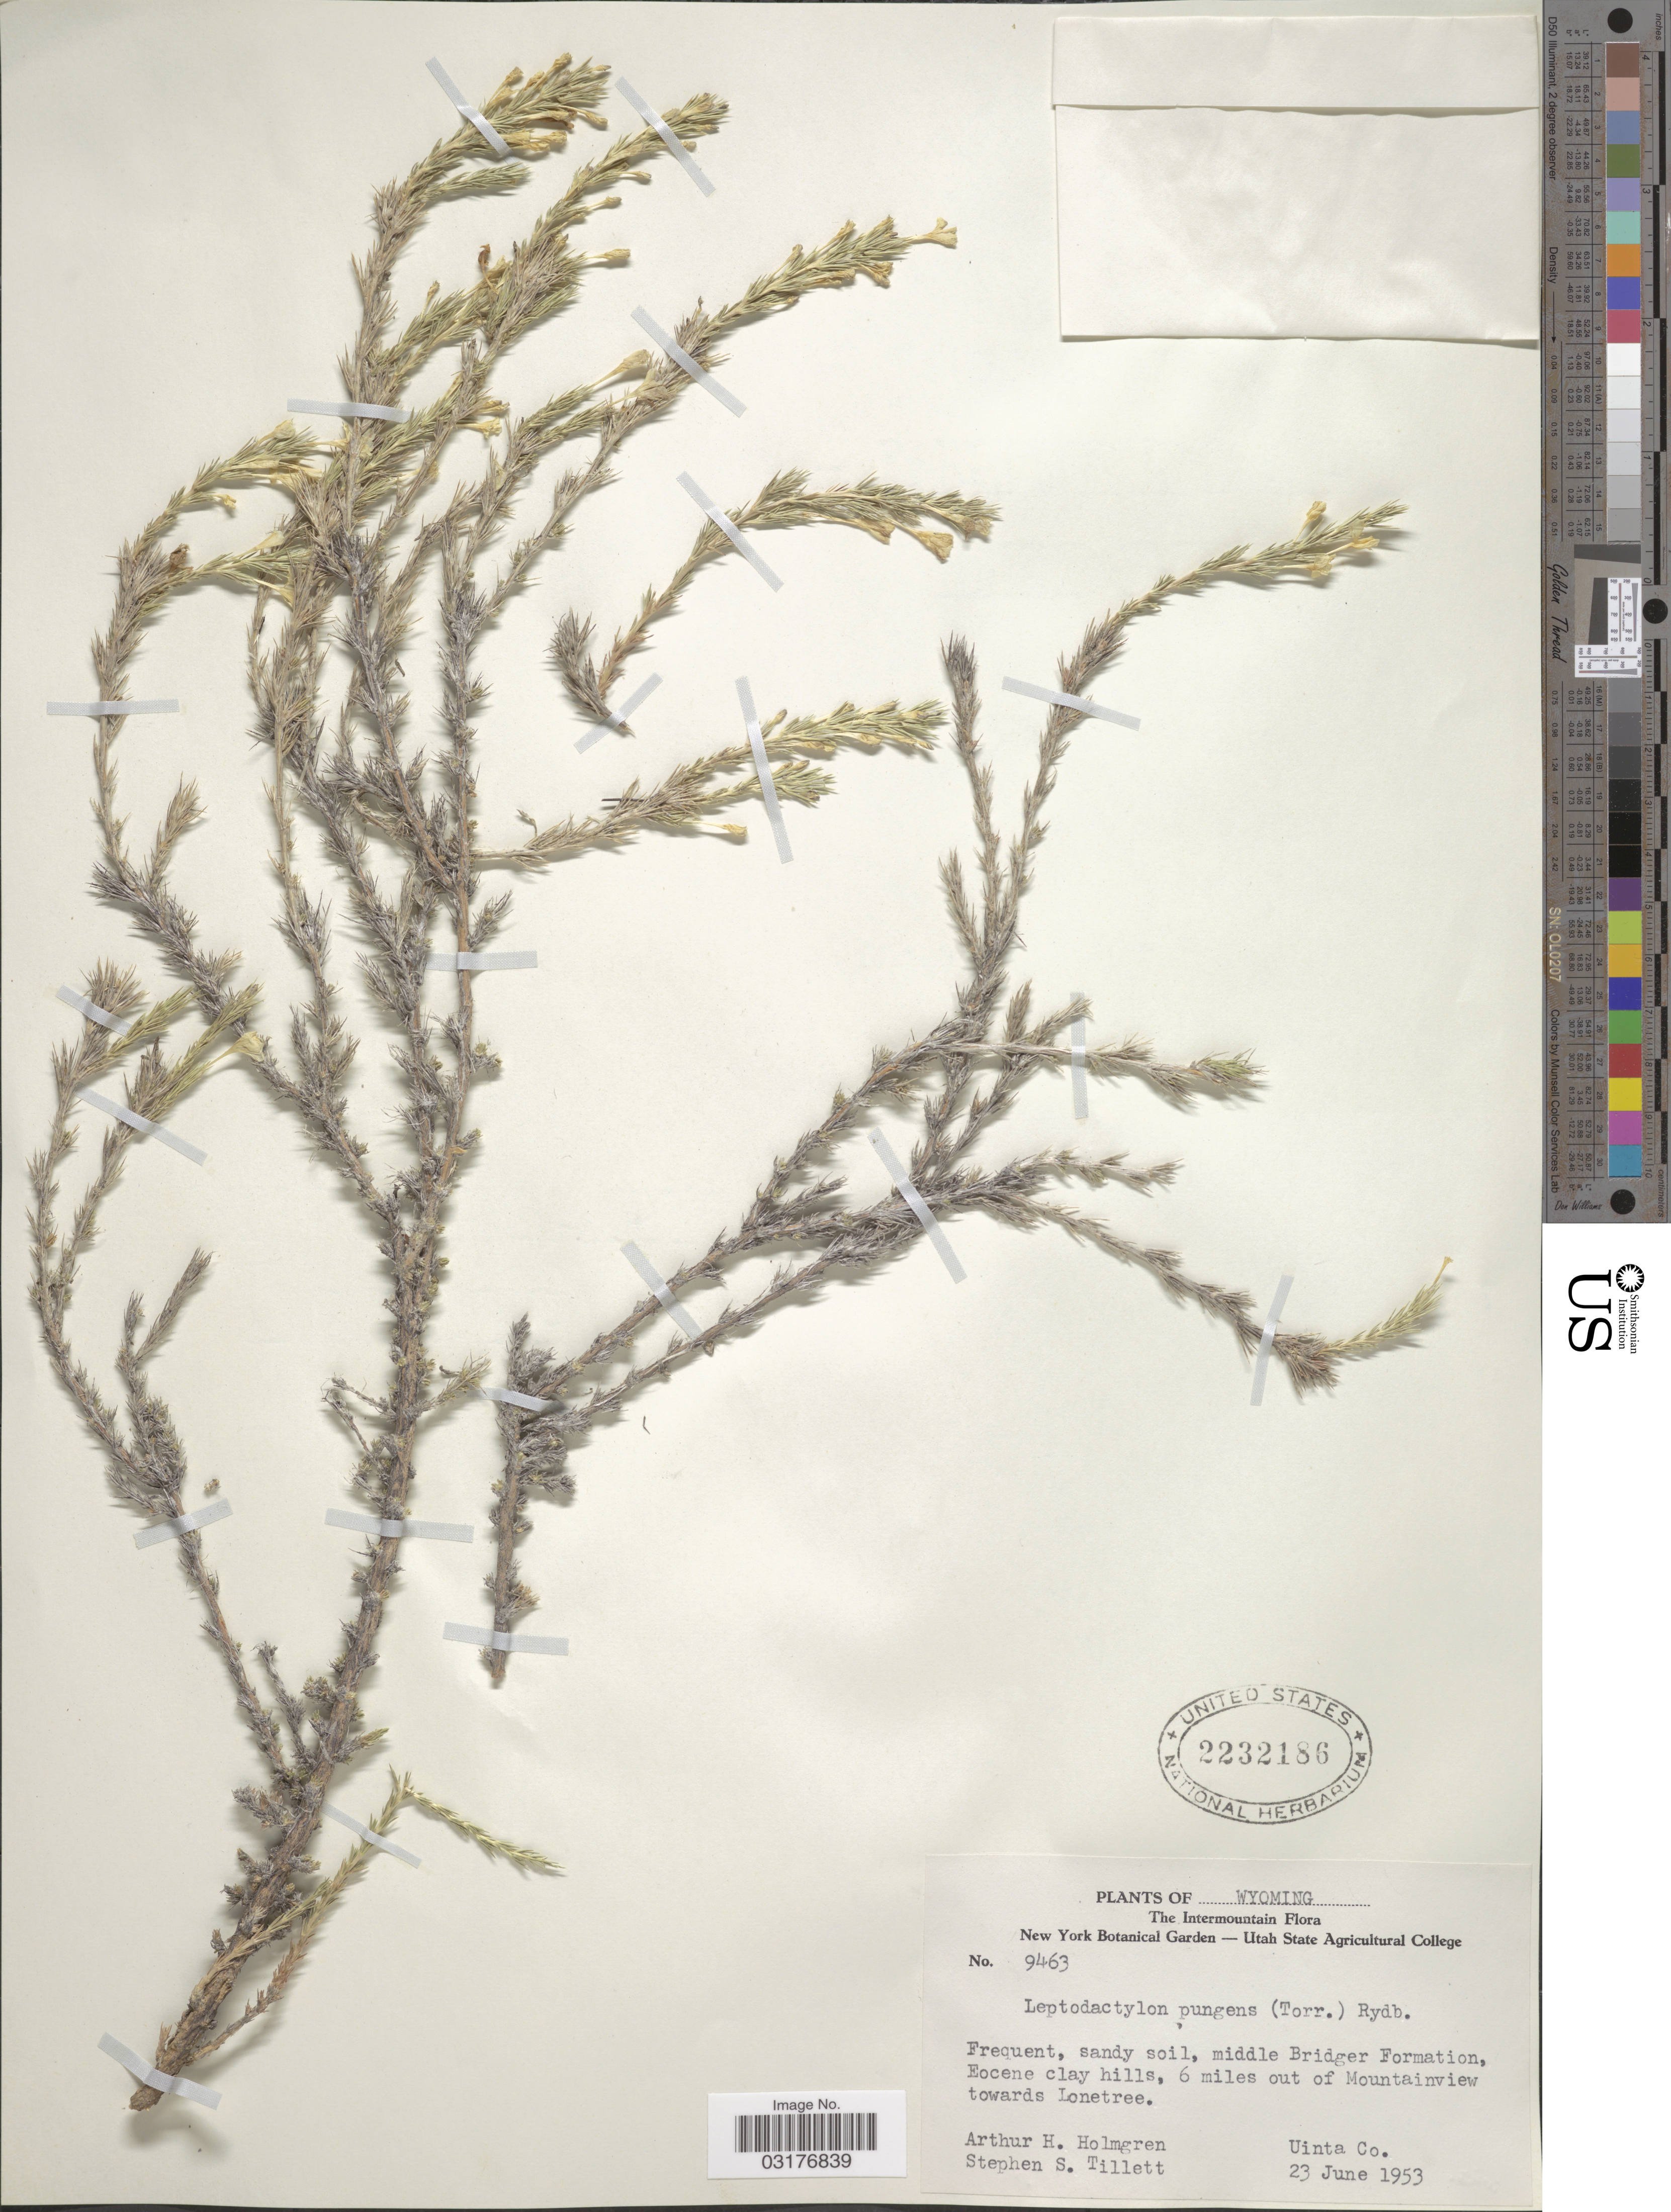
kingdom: Plantae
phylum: Tracheophyta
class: Magnoliopsida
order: Ericales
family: Polemoniaceae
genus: Linanthus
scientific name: Linanthus pungens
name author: (Torr.) J.M. Porter & L.A. Johnson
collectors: A. H. Holmgren & S. S. Tillett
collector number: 9463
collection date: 1953-06-23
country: United States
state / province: Wyoming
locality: Intermountain. Middle Bridger Formation, Eocene clay hills, 6 miles out of Mountainview towards Lonetree. Uinta Co.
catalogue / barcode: US 2232186